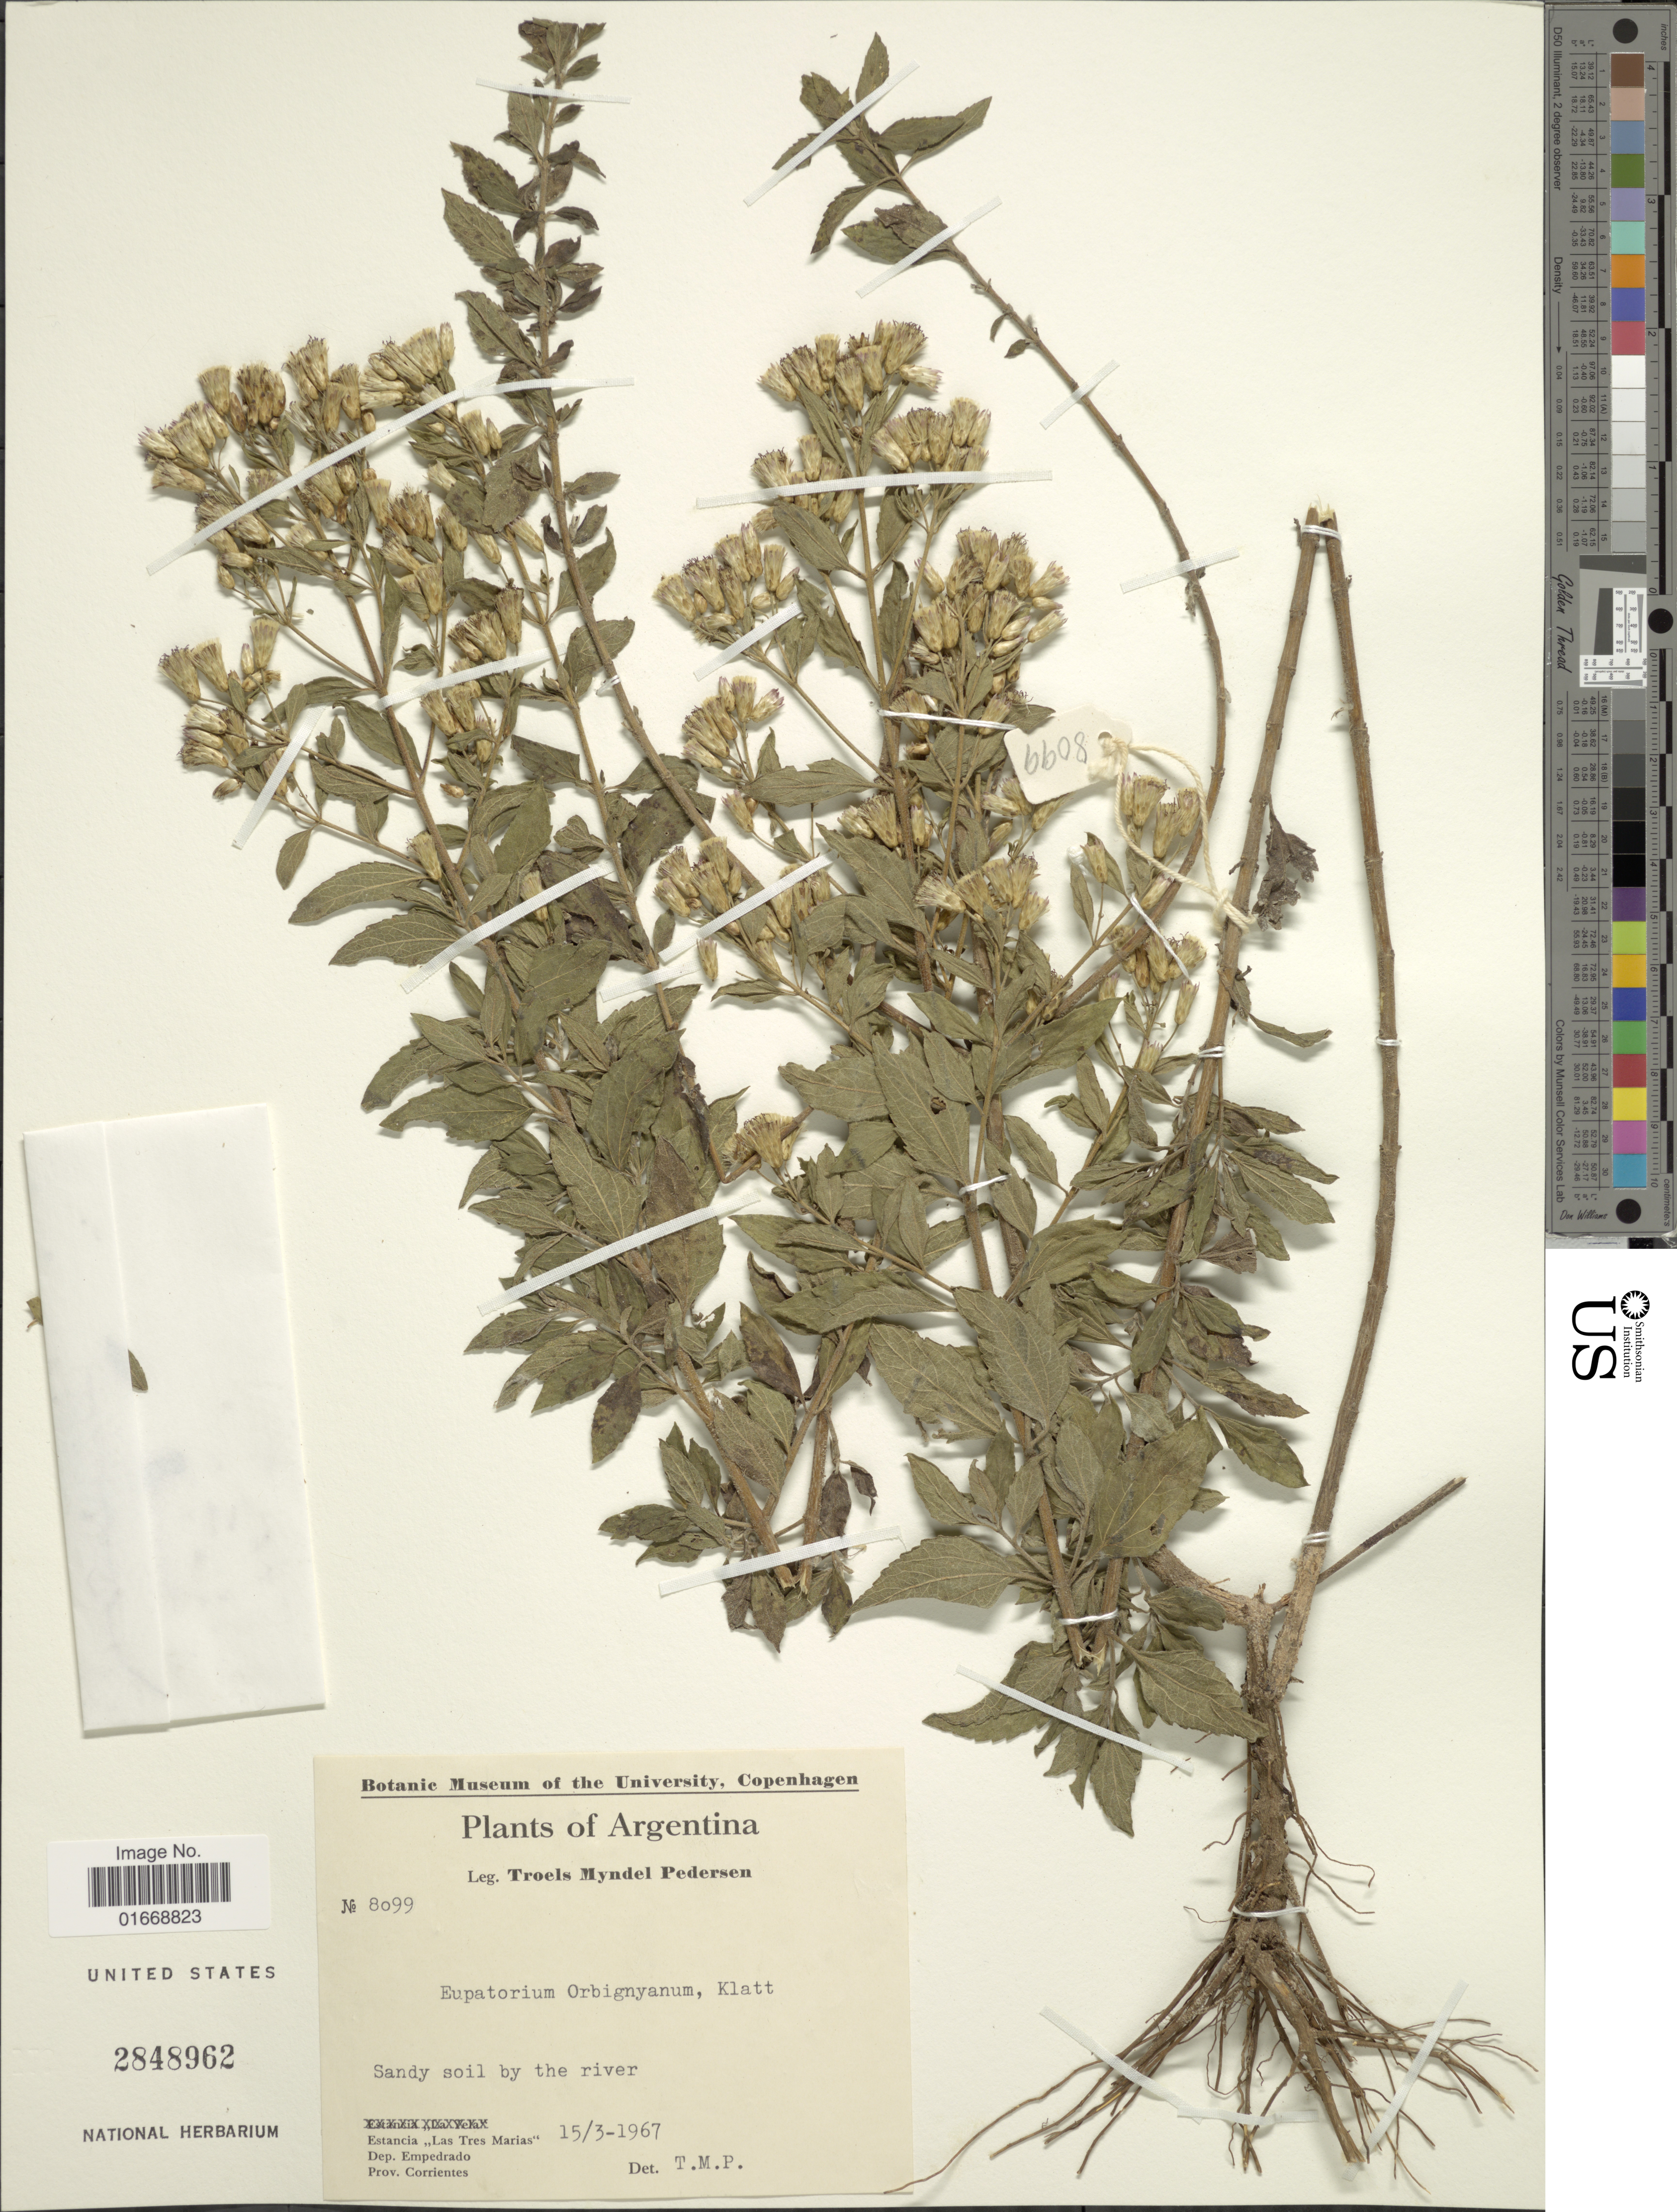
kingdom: Plantae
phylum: Tracheophyta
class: Magnoliopsida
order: Asterales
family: Asteraceae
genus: Chromolaena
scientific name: Chromolaena orbignyana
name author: (Klatt) R.M. King & H. Rob.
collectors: T. Pederson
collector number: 8099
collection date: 1967-03-15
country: Argentina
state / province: Corrientes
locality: Estancia Las Tres Marias, Dep. Empedrado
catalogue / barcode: US 2848962